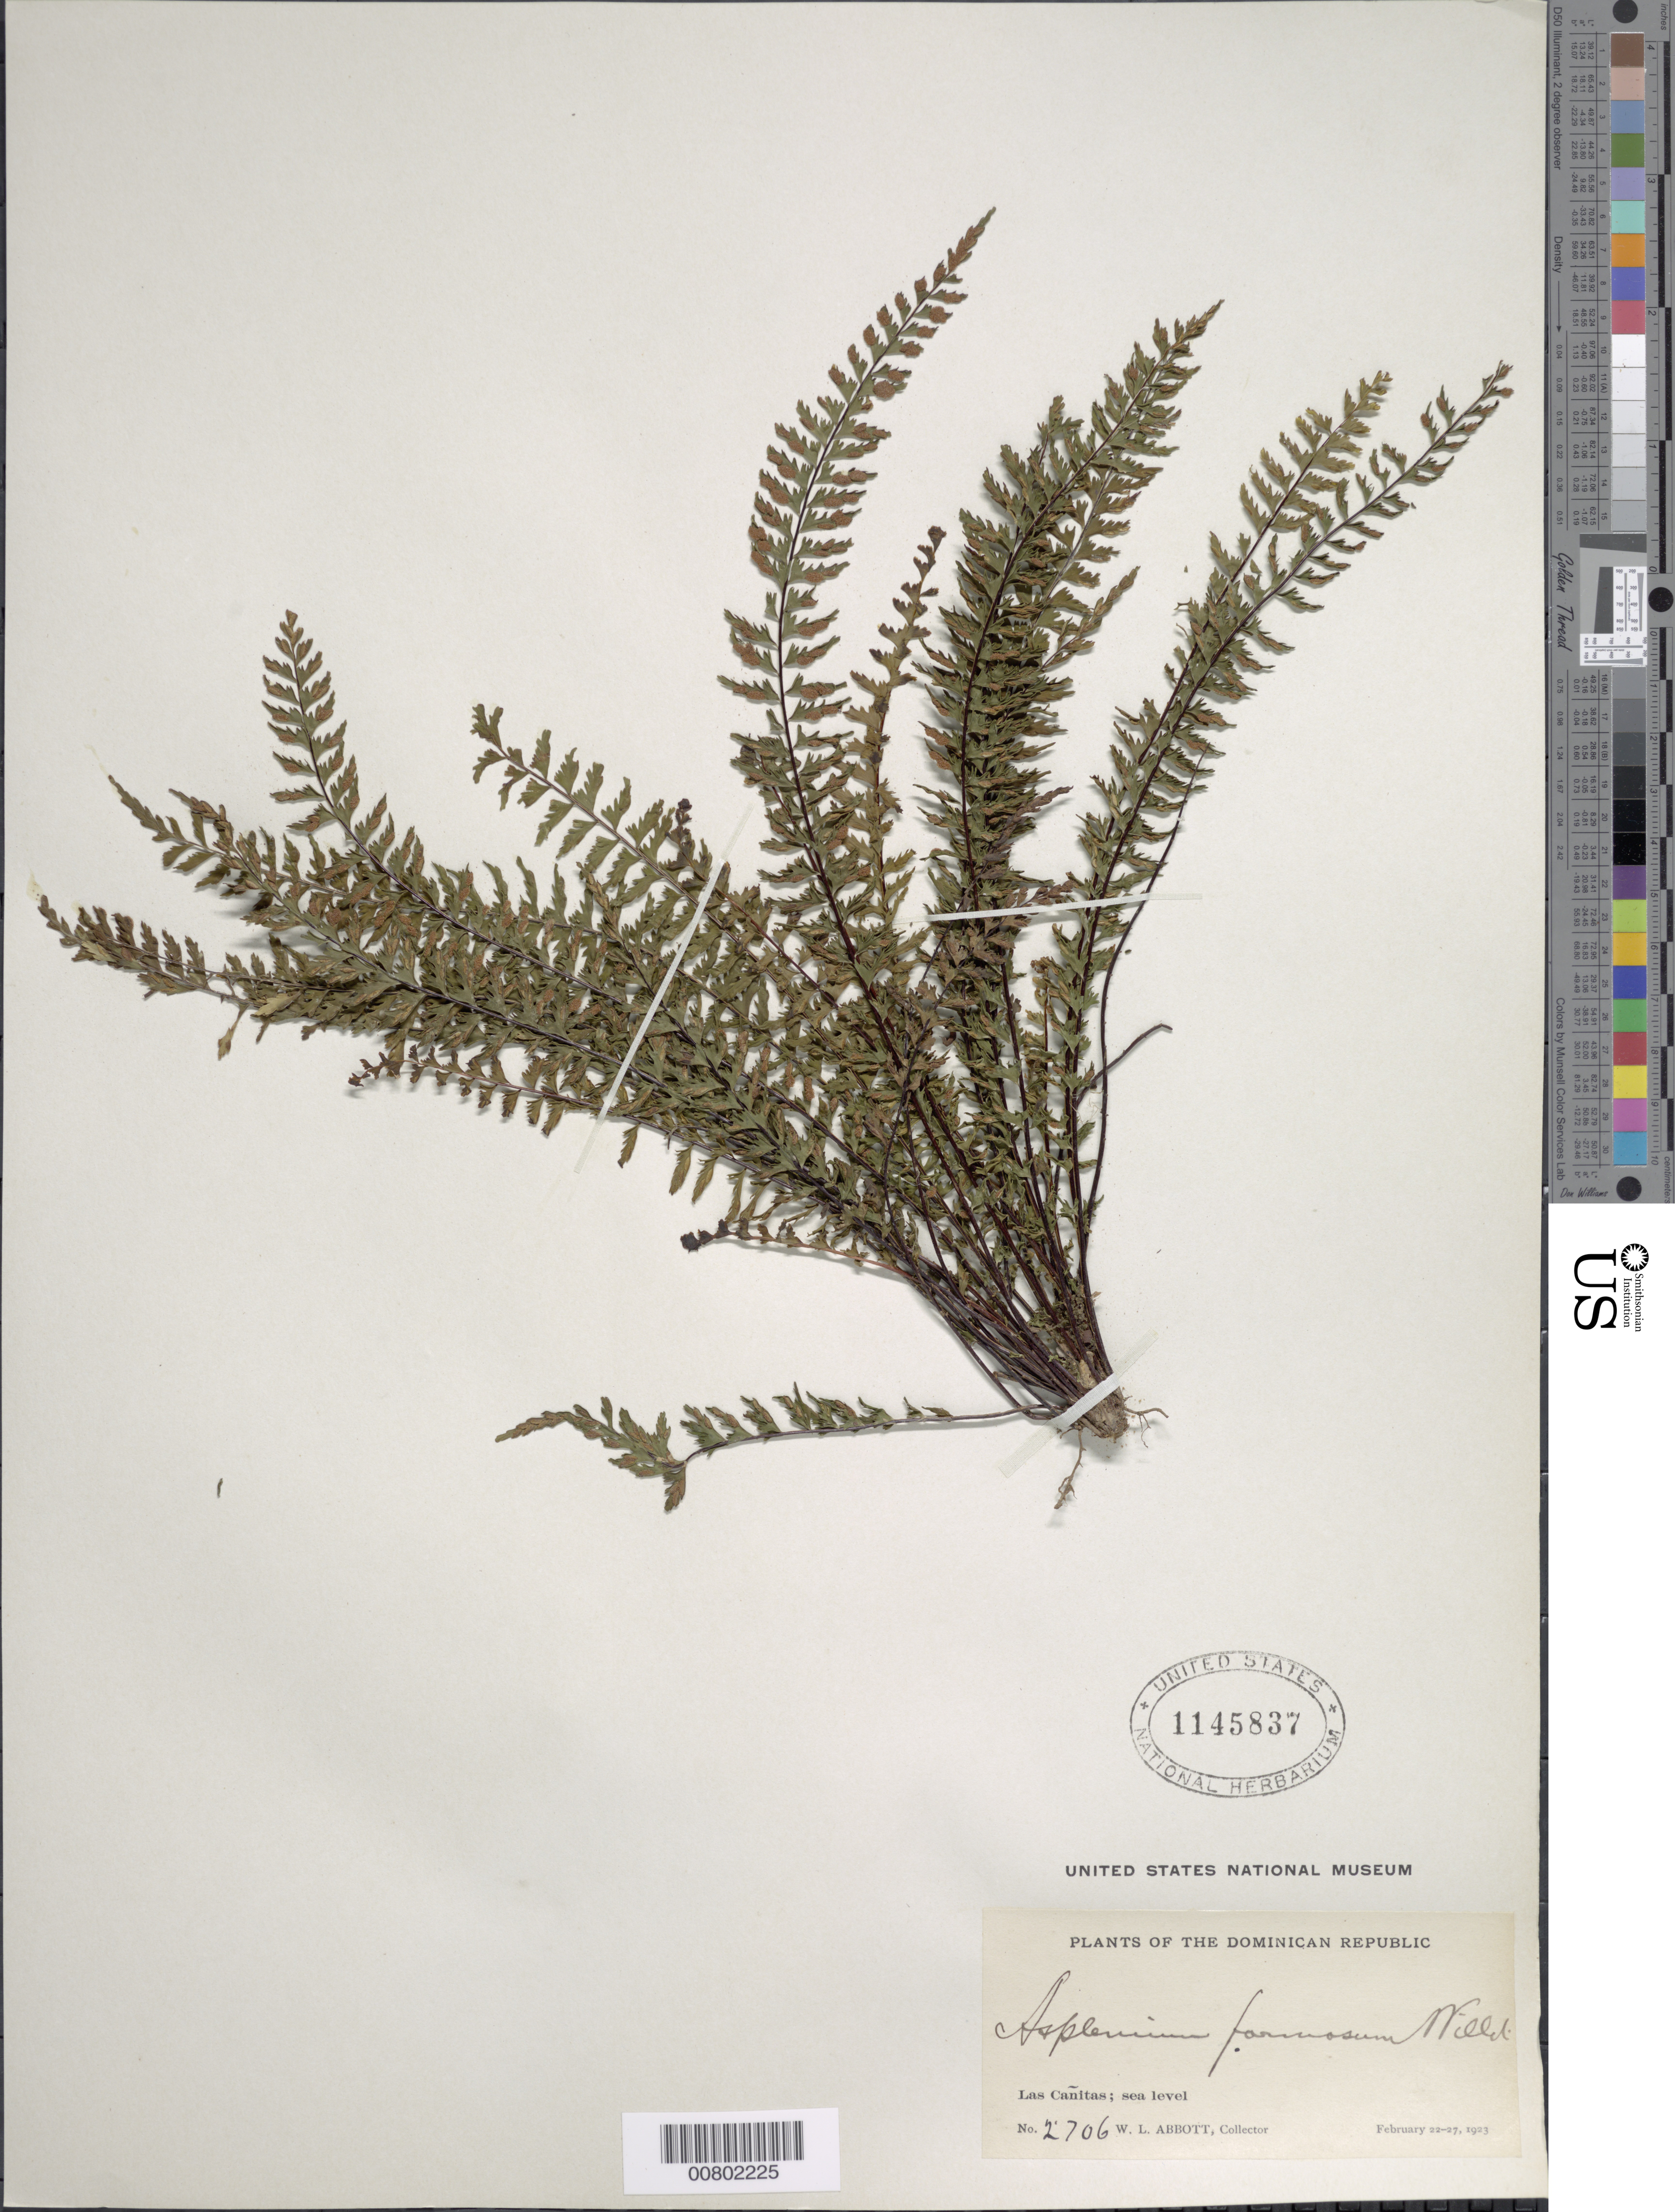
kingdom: Plantae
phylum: Tracheophyta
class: Polypodiopsida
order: Polypodiales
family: Aspleniaceae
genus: Asplenium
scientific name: Asplenium formosum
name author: Willd.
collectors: W. L. Abbott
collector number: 2706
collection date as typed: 22 Feb 1923 to 27 Feb 1923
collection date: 1923-02-22/1923-02-27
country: Dominican Republic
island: Hispaniola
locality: Las Cañitas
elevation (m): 0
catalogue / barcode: US 1145837